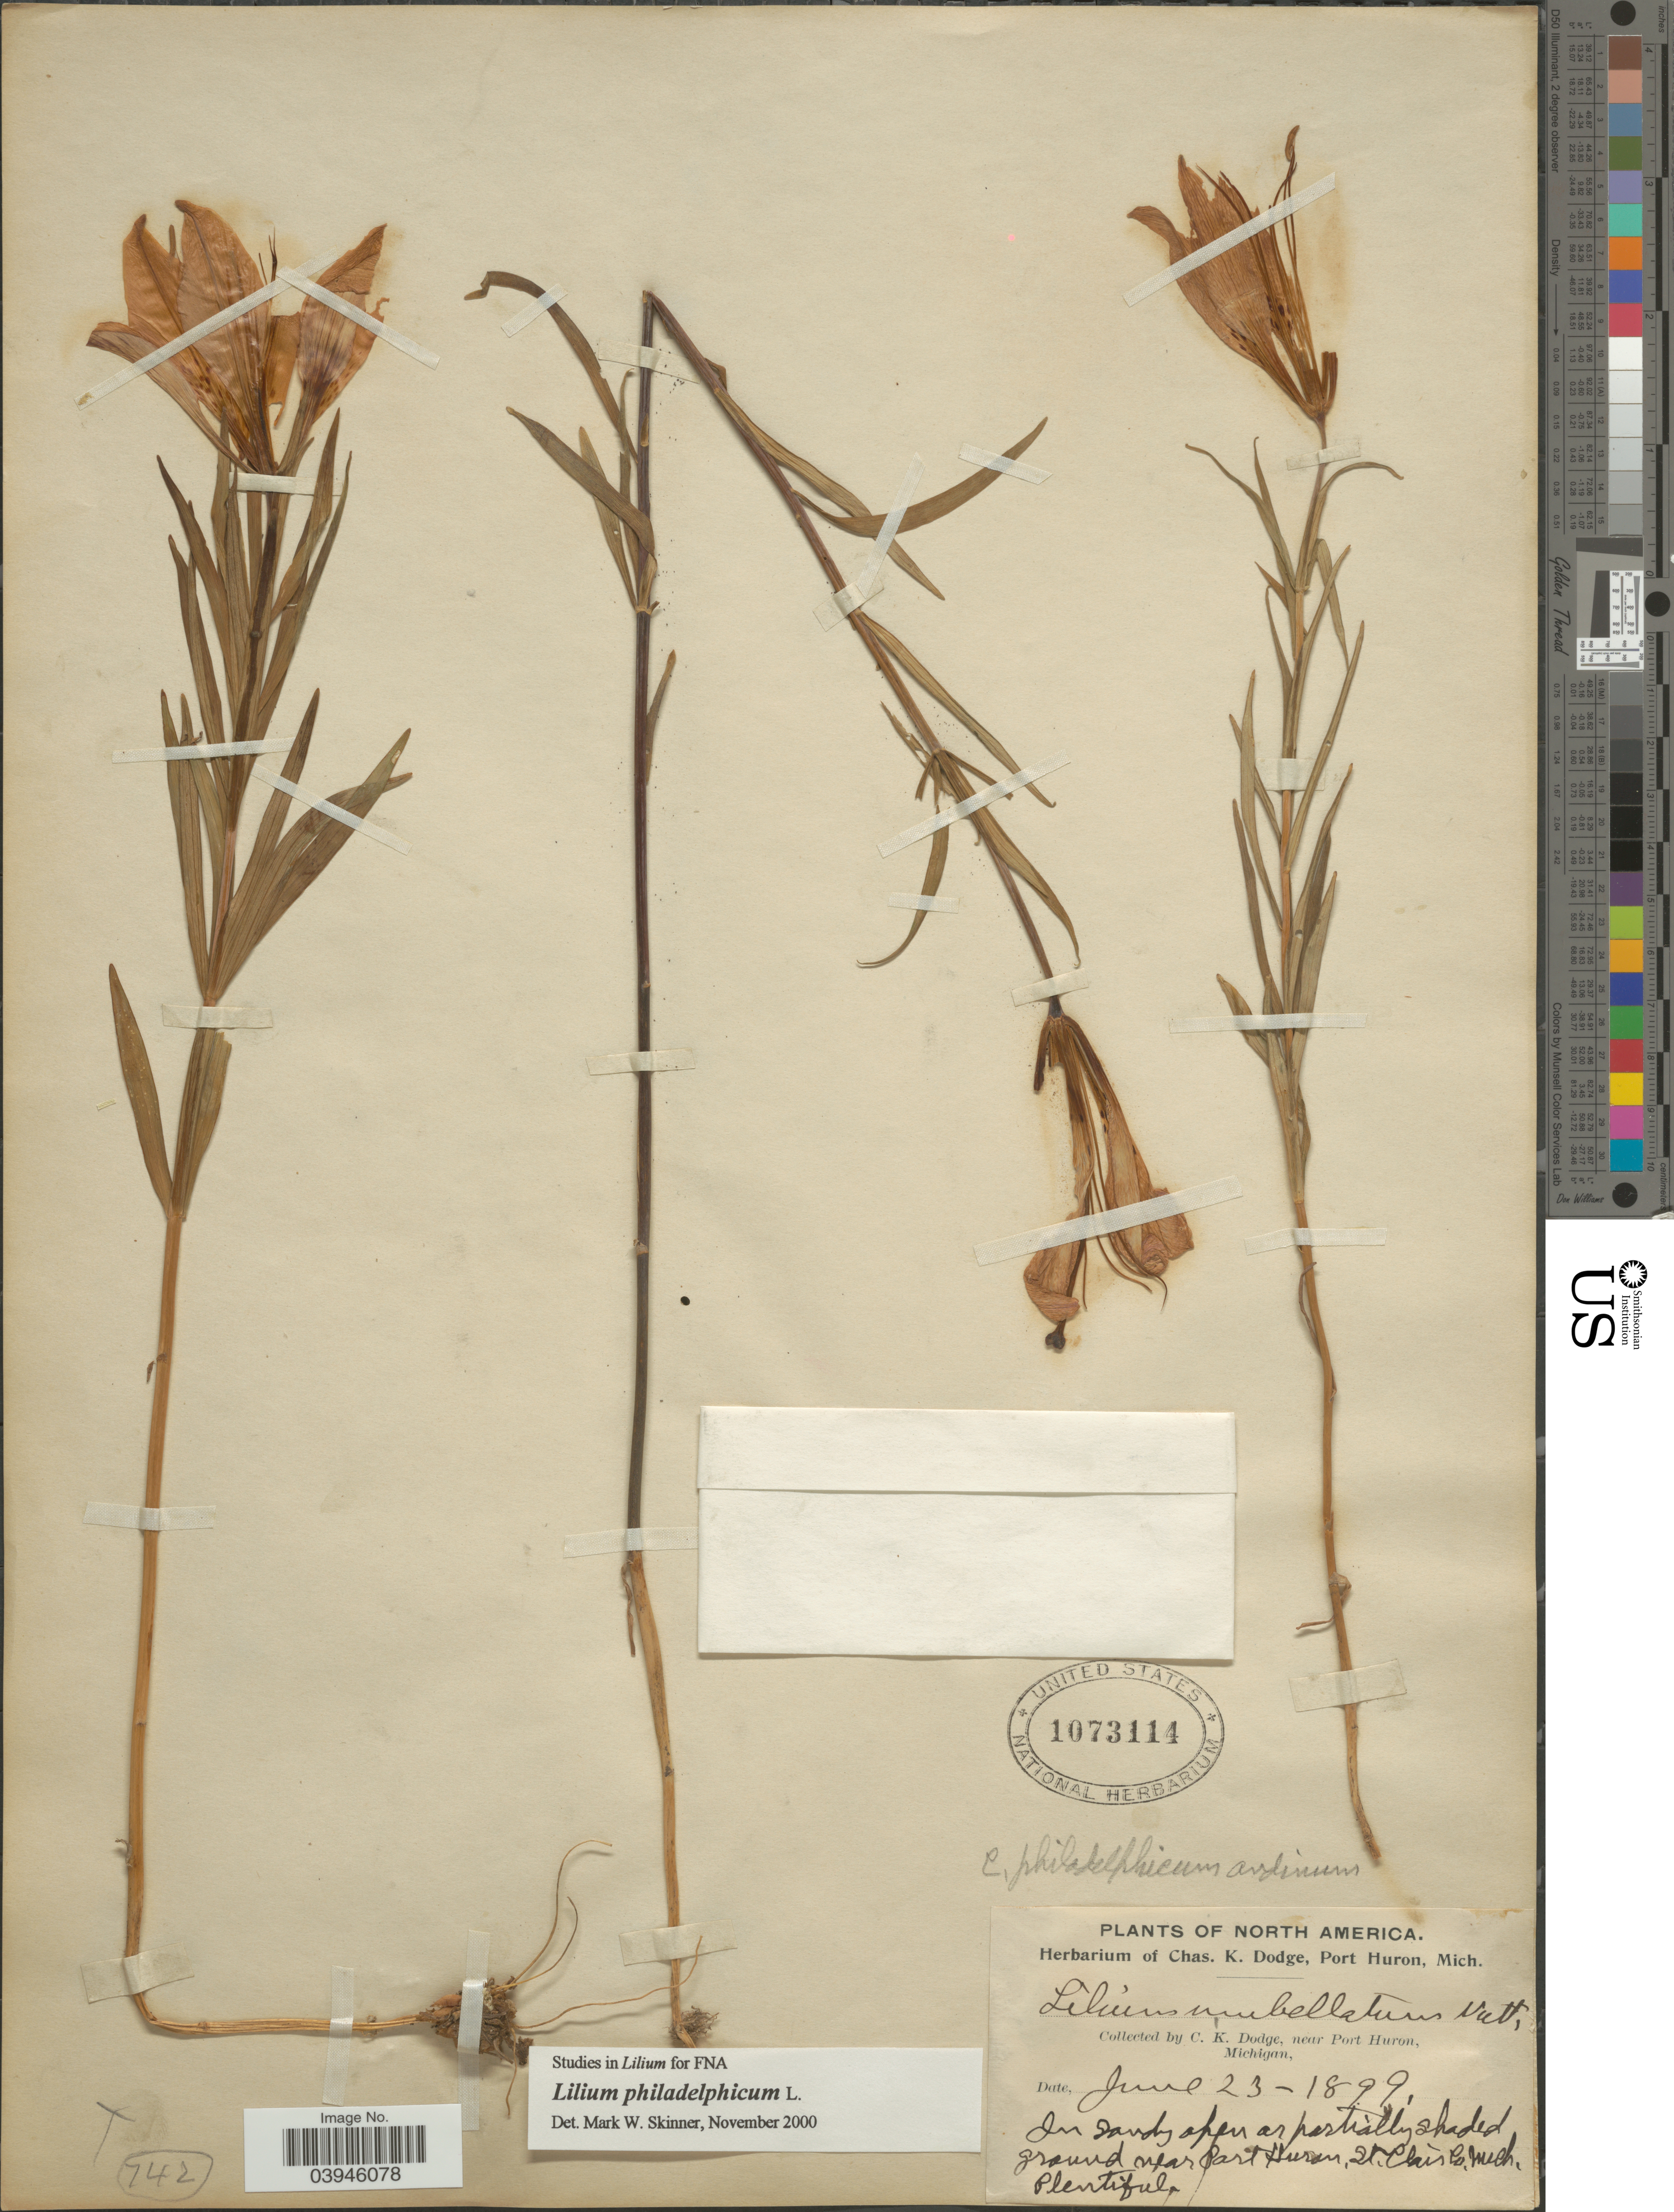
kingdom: Plantae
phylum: Tracheophyta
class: Liliopsida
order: Liliales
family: Liliaceae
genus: Lilium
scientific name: Lilium philadelphicum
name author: L.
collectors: C. Dodge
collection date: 1899-06-23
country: United States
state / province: Michigan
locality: Near Port Huron. St. Clair Co.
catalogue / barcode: US 1073114